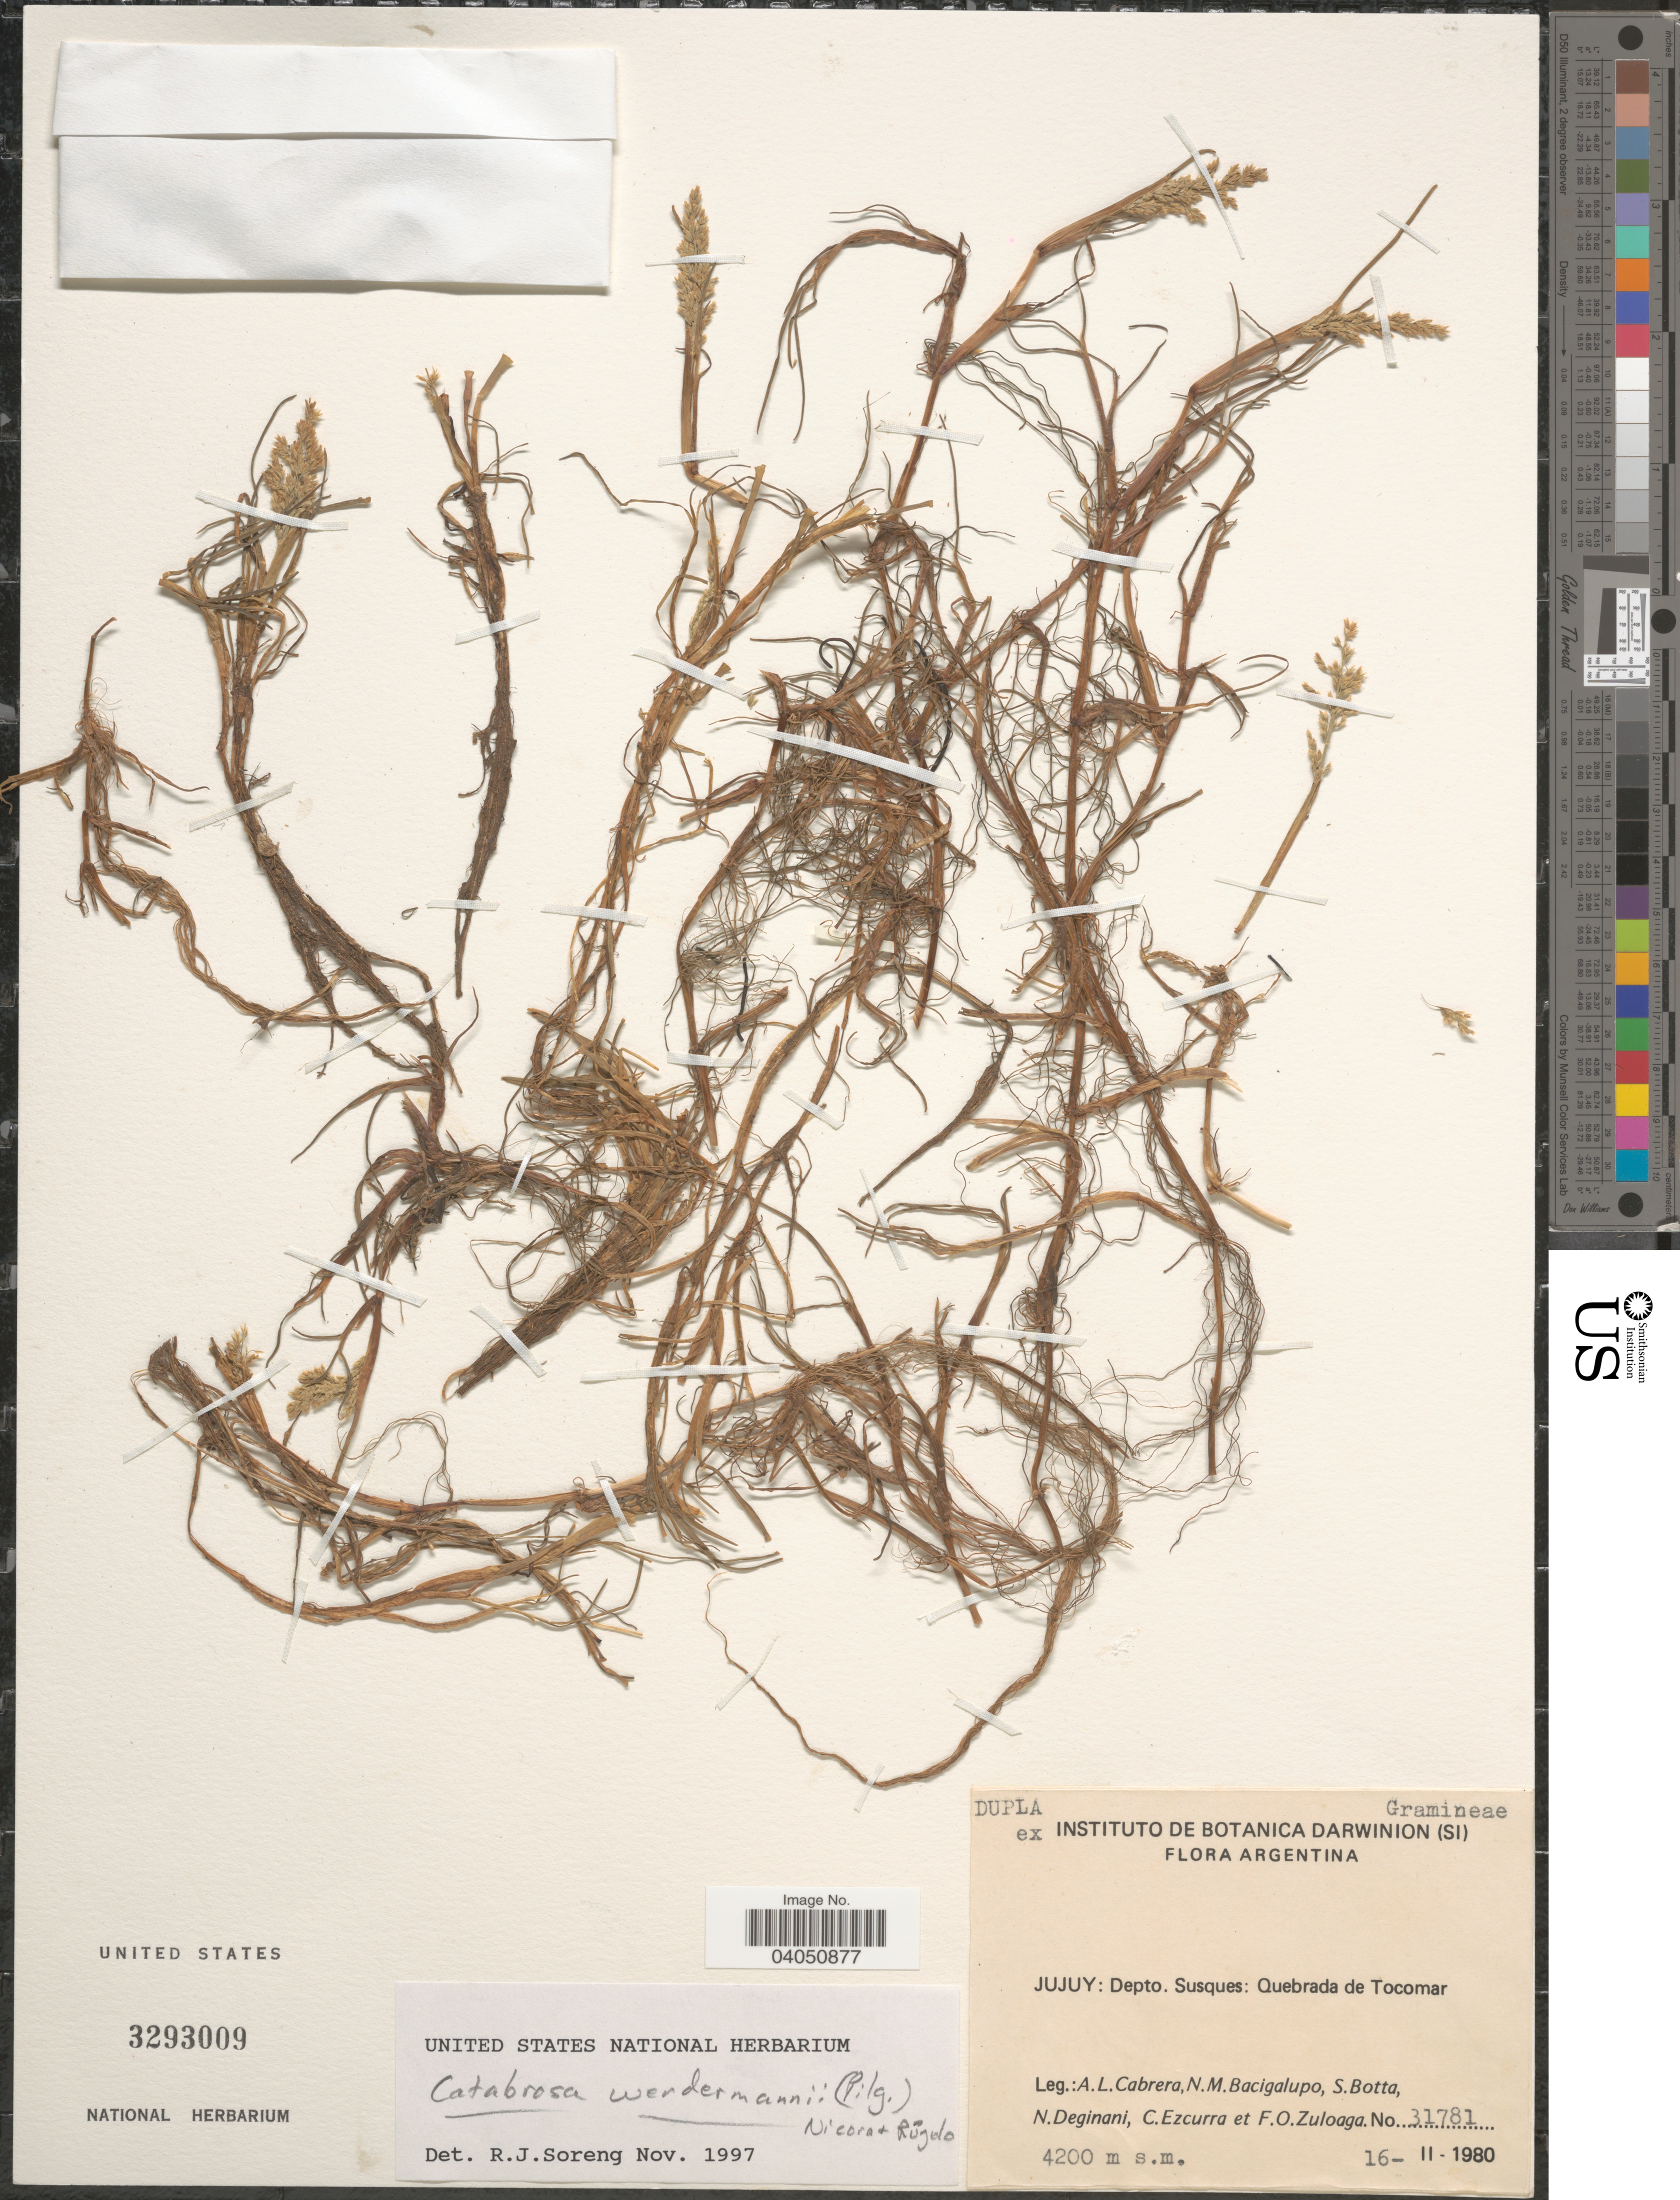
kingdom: Plantae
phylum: Tracheophyta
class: Liliopsida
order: Poales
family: Poaceae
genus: Catabrosa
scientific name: Catabrosa werdermannii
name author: (Pilg.) Nicora & Rúgolo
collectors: A. L. Cabrera, N. M. Bacigalupo, S. Botta, N. Deginani & et al.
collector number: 31781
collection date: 1980-02-16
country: Argentina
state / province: Jujuy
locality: Depto. Susques: Quebrada de Tocomar.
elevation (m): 4200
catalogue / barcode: US 3293009